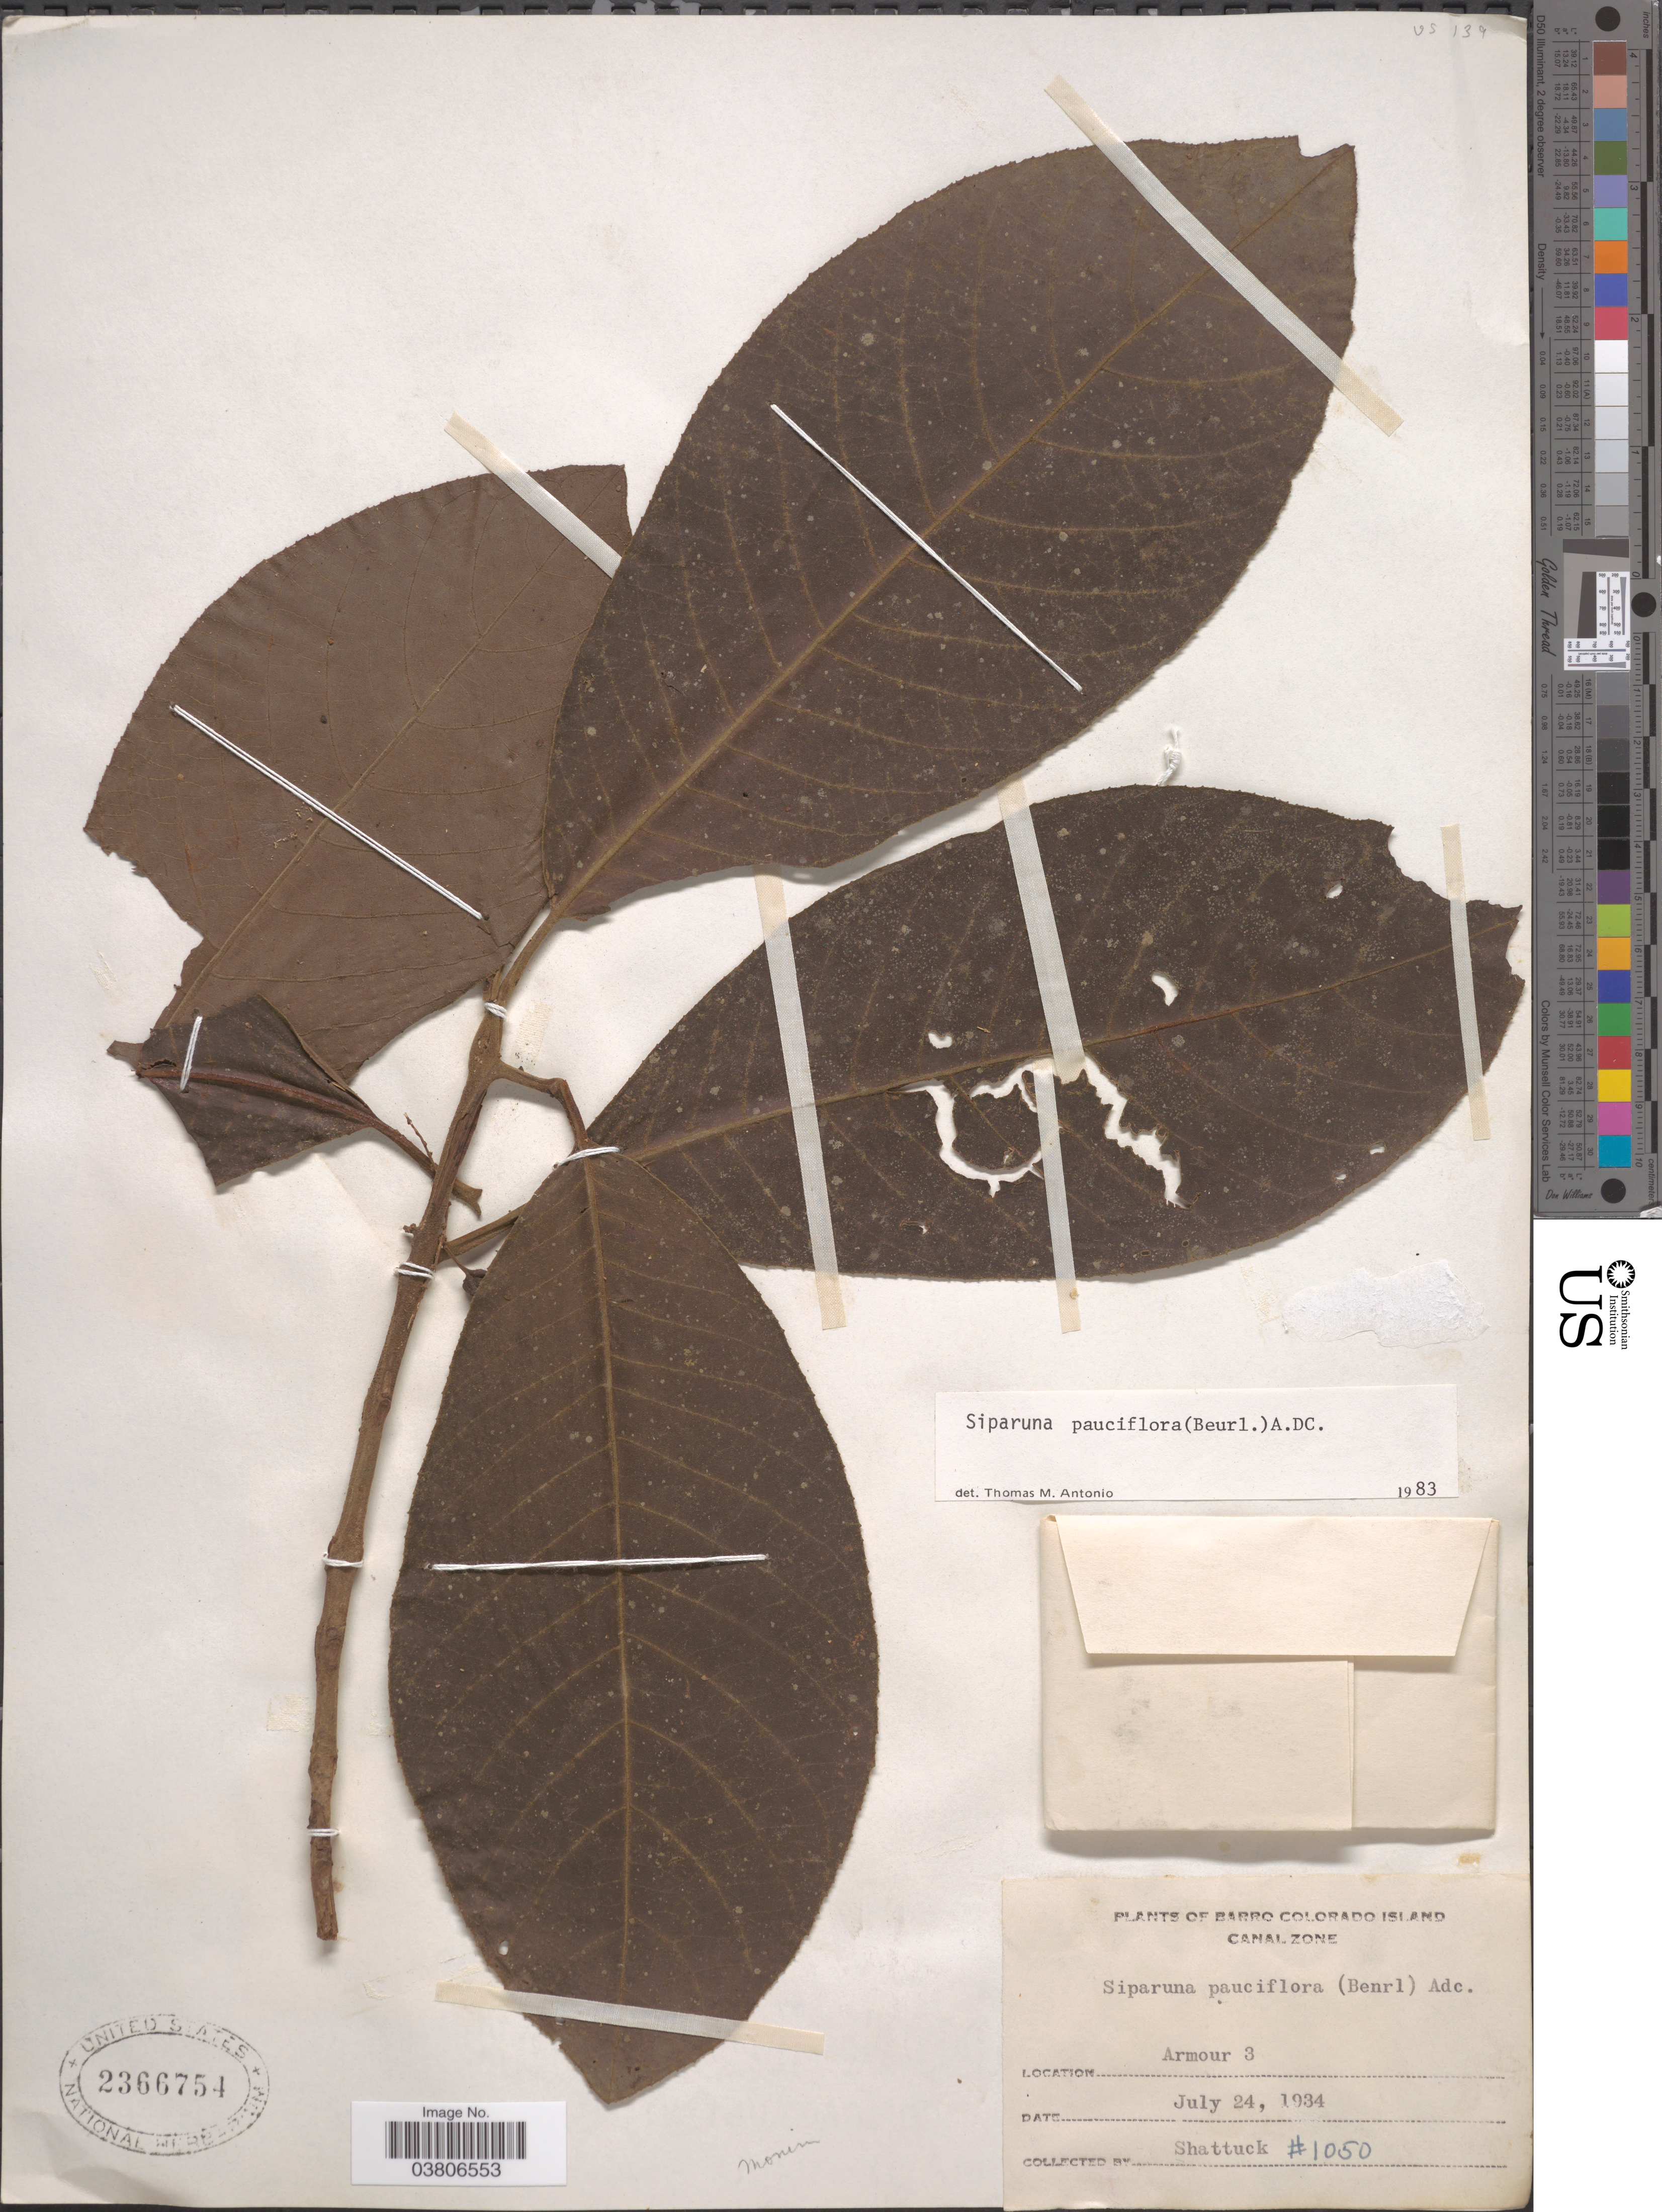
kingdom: Plantae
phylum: Tracheophyta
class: Magnoliopsida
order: Laurales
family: Siparunaceae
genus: Siparuna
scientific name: Siparuna pauciflora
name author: (Beurling) A. DC.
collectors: Shattuck, --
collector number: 1050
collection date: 1934-07-24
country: Panama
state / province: Panamá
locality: Barro Colorado Island. Canal Zone. Armour 3.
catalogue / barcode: US 2366754